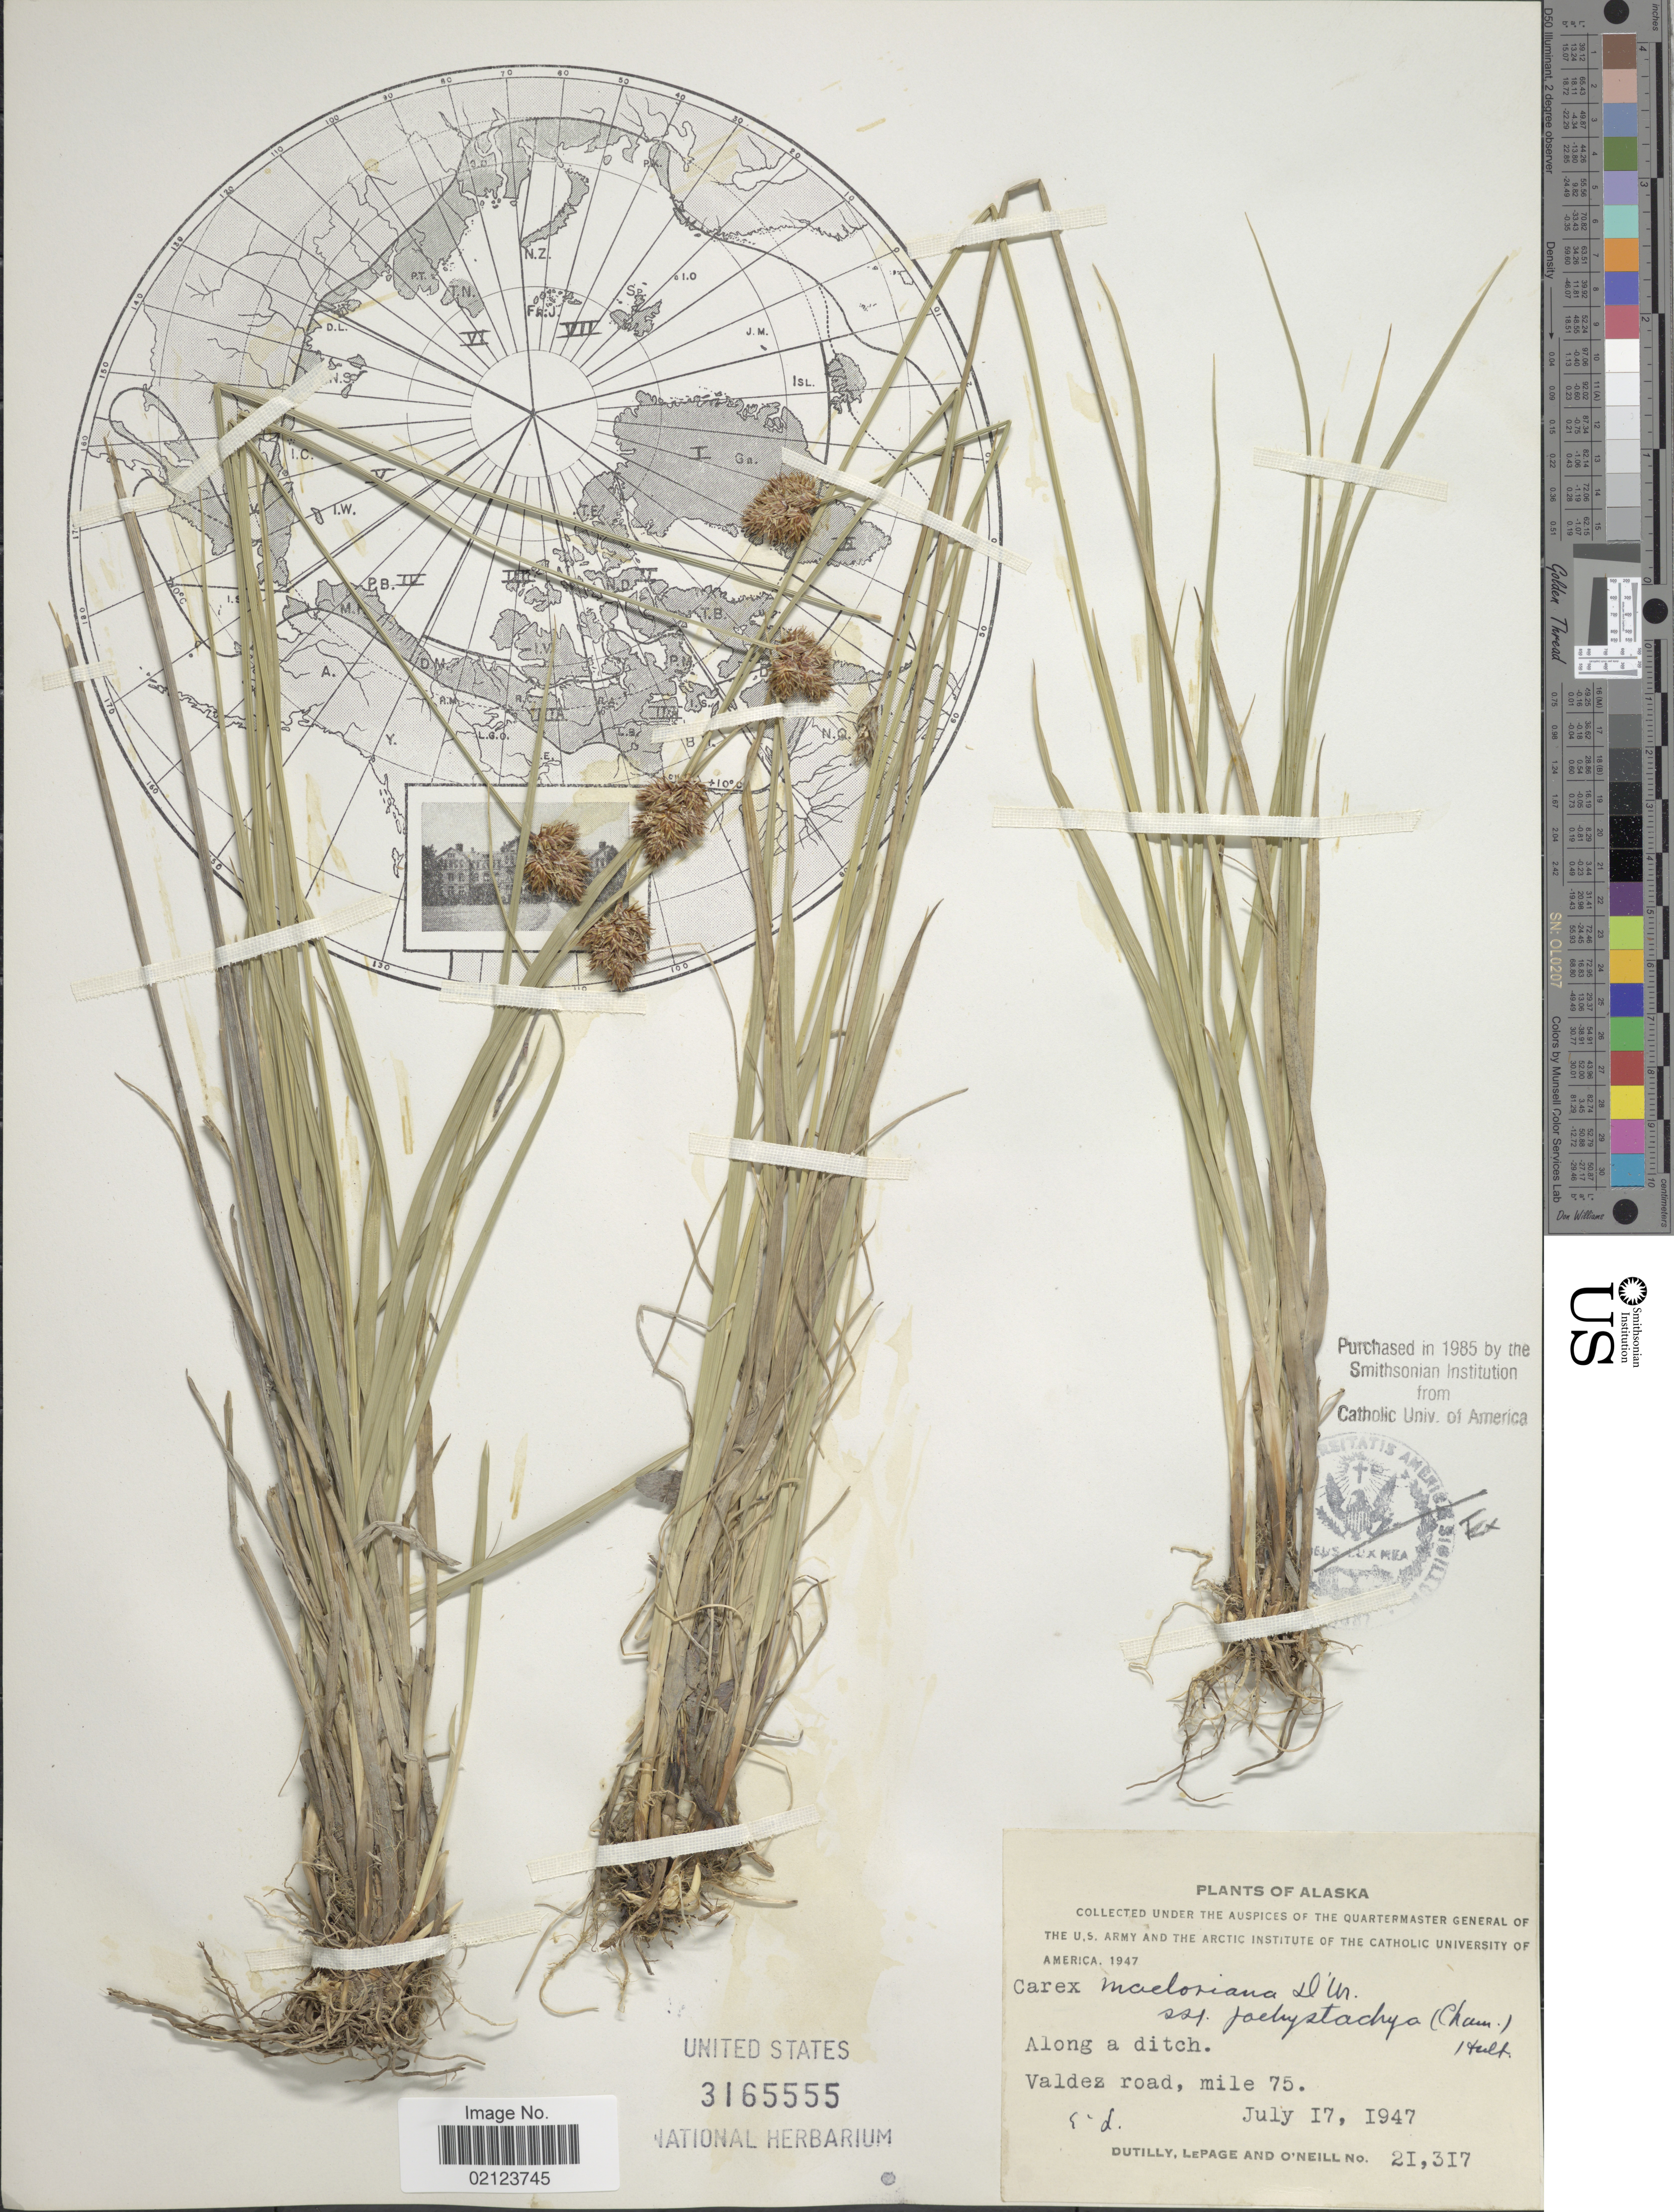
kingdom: Plantae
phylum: Tracheophyta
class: Liliopsida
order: Poales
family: Cyperaceae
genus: Carex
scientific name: Carex macloviana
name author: d'Urv.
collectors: -. Dutilly, -. LePage & -. O'Neill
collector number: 21317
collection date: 1947-07-17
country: United States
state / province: Alaska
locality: Along a ditch. Valdez road, mile 75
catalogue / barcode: US 3165555